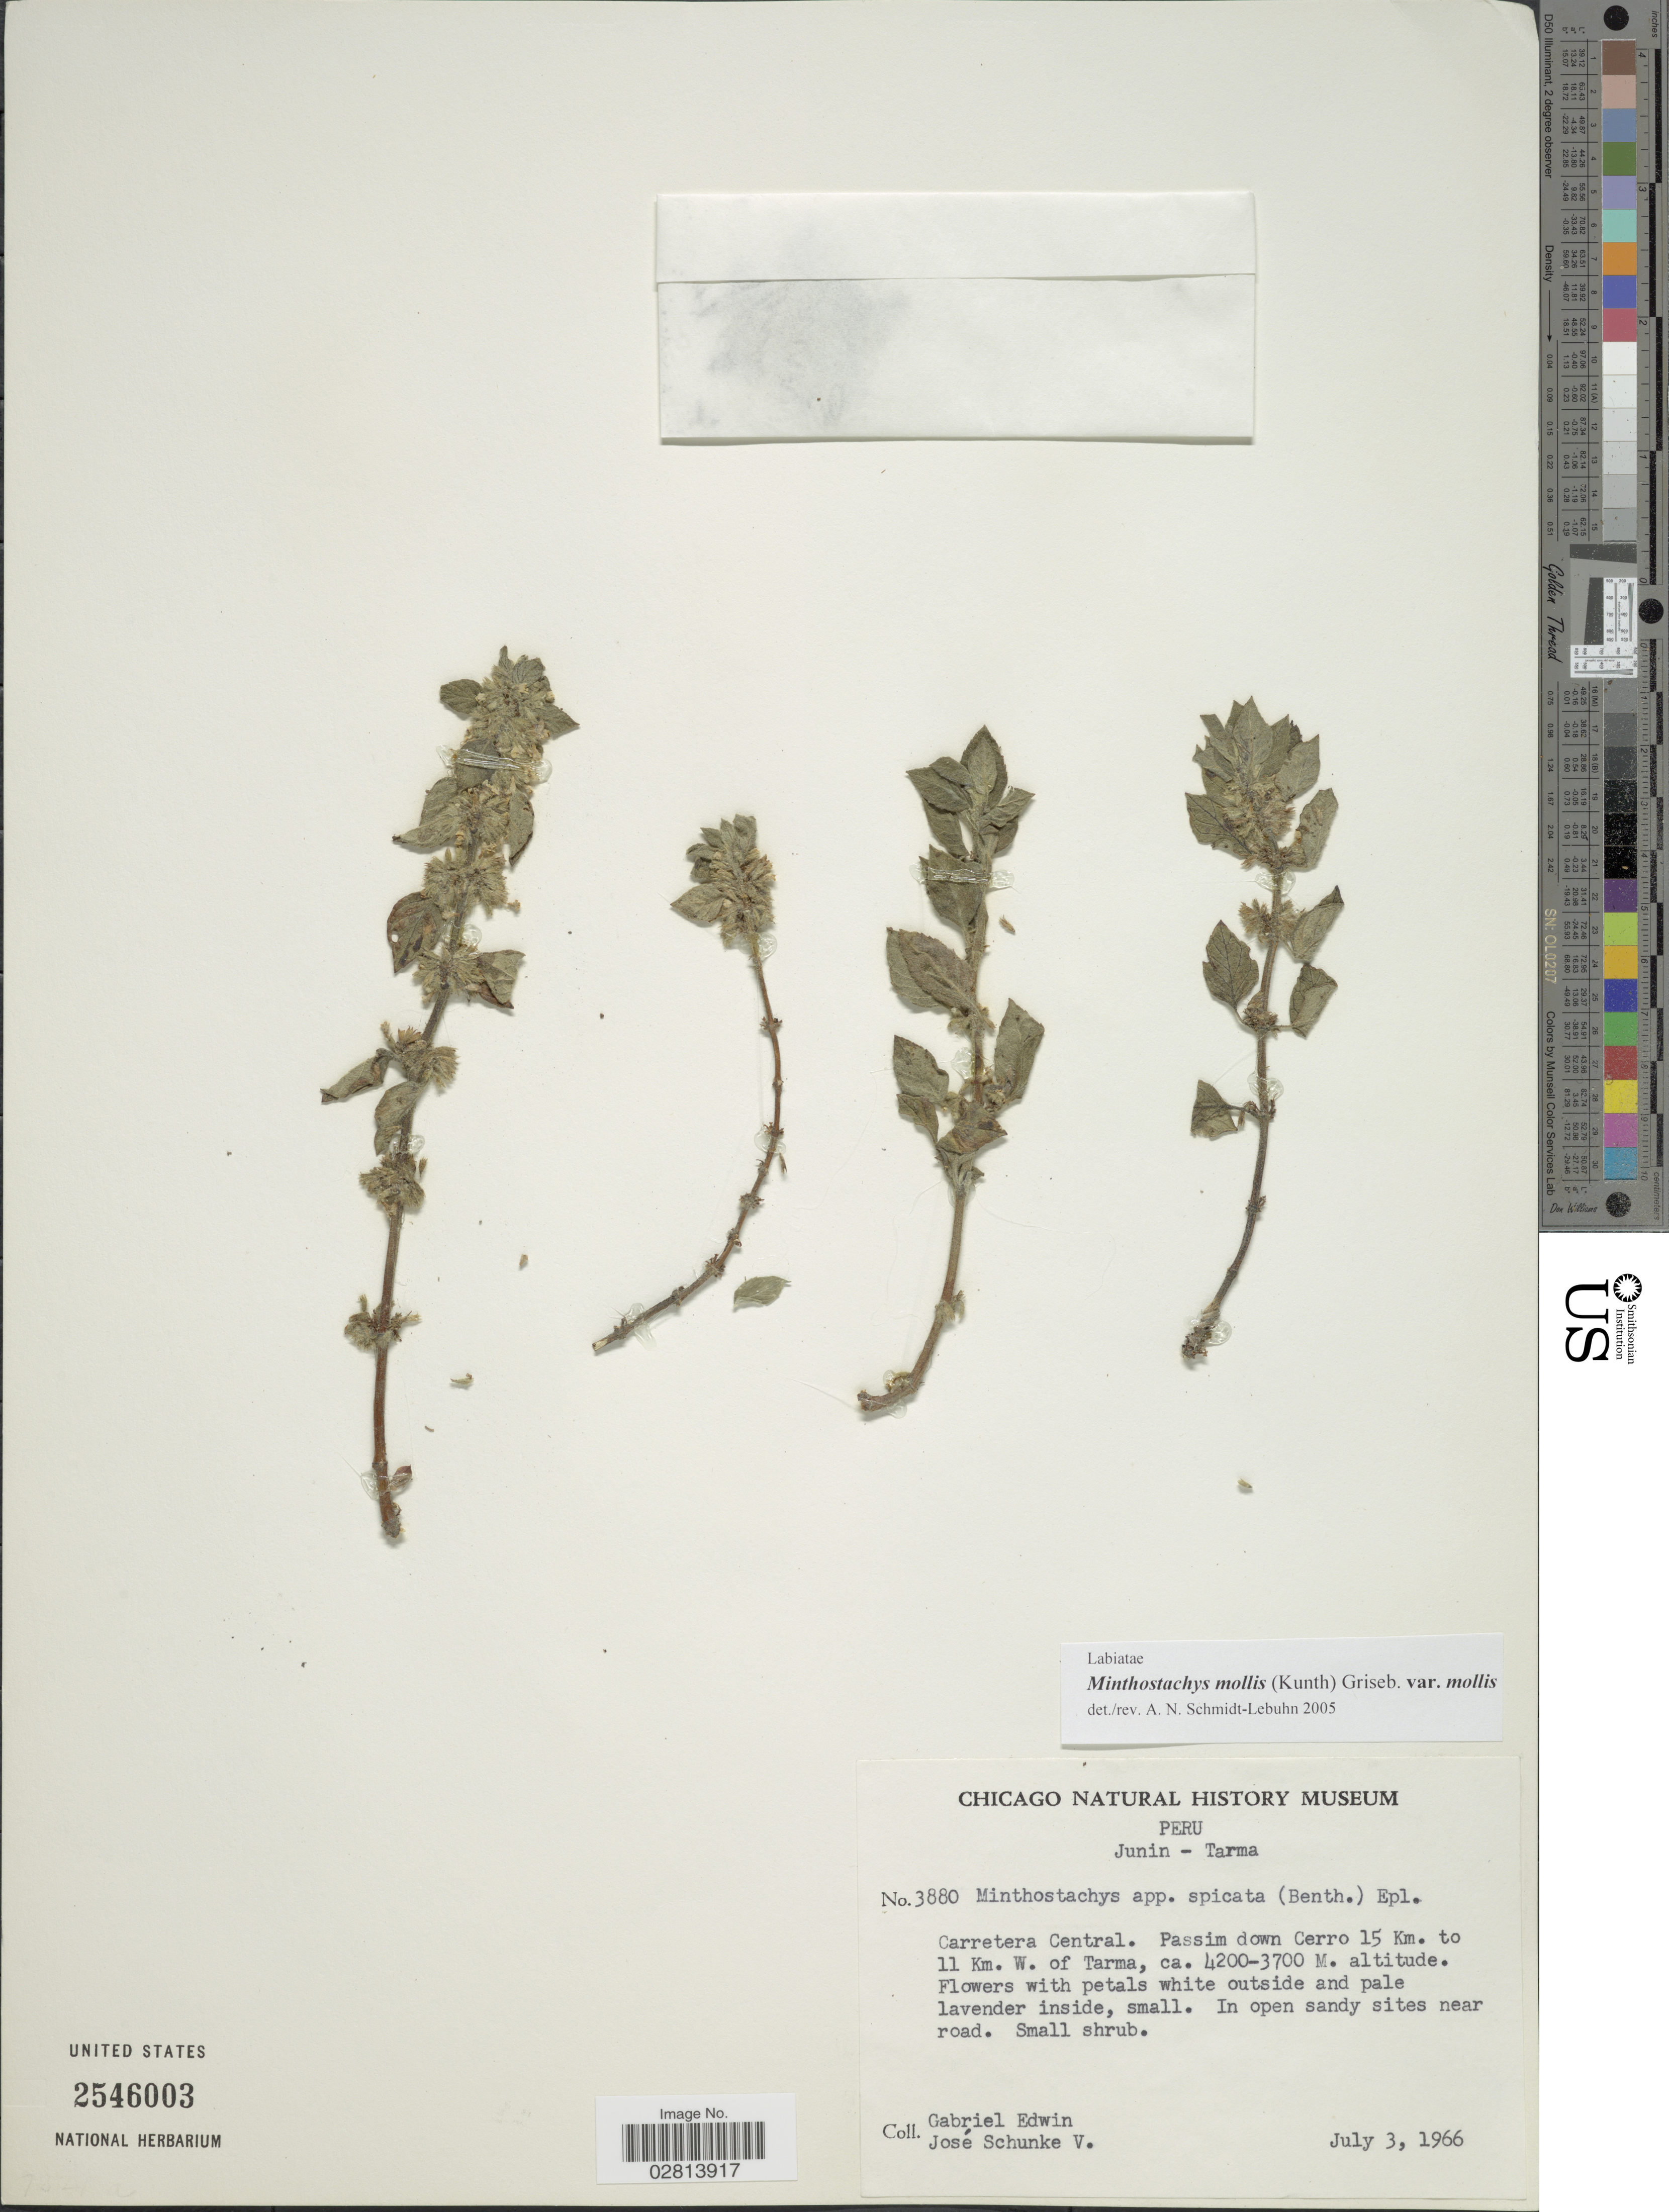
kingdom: Plantae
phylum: Tracheophyta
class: Magnoliopsida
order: Lamiales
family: Lamiaceae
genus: Minthostachys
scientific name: Minthostachys mollis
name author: (Kunth) Griseb.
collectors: G. Edwin & J. Schunke Vigo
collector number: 3880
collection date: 1966-07-03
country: Peru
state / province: Junín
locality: Junin - Tarma, Carretera Central, Passim down Cerro 15 Km. to 11 Km. W. of Tarma.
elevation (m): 3700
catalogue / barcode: US 2546003